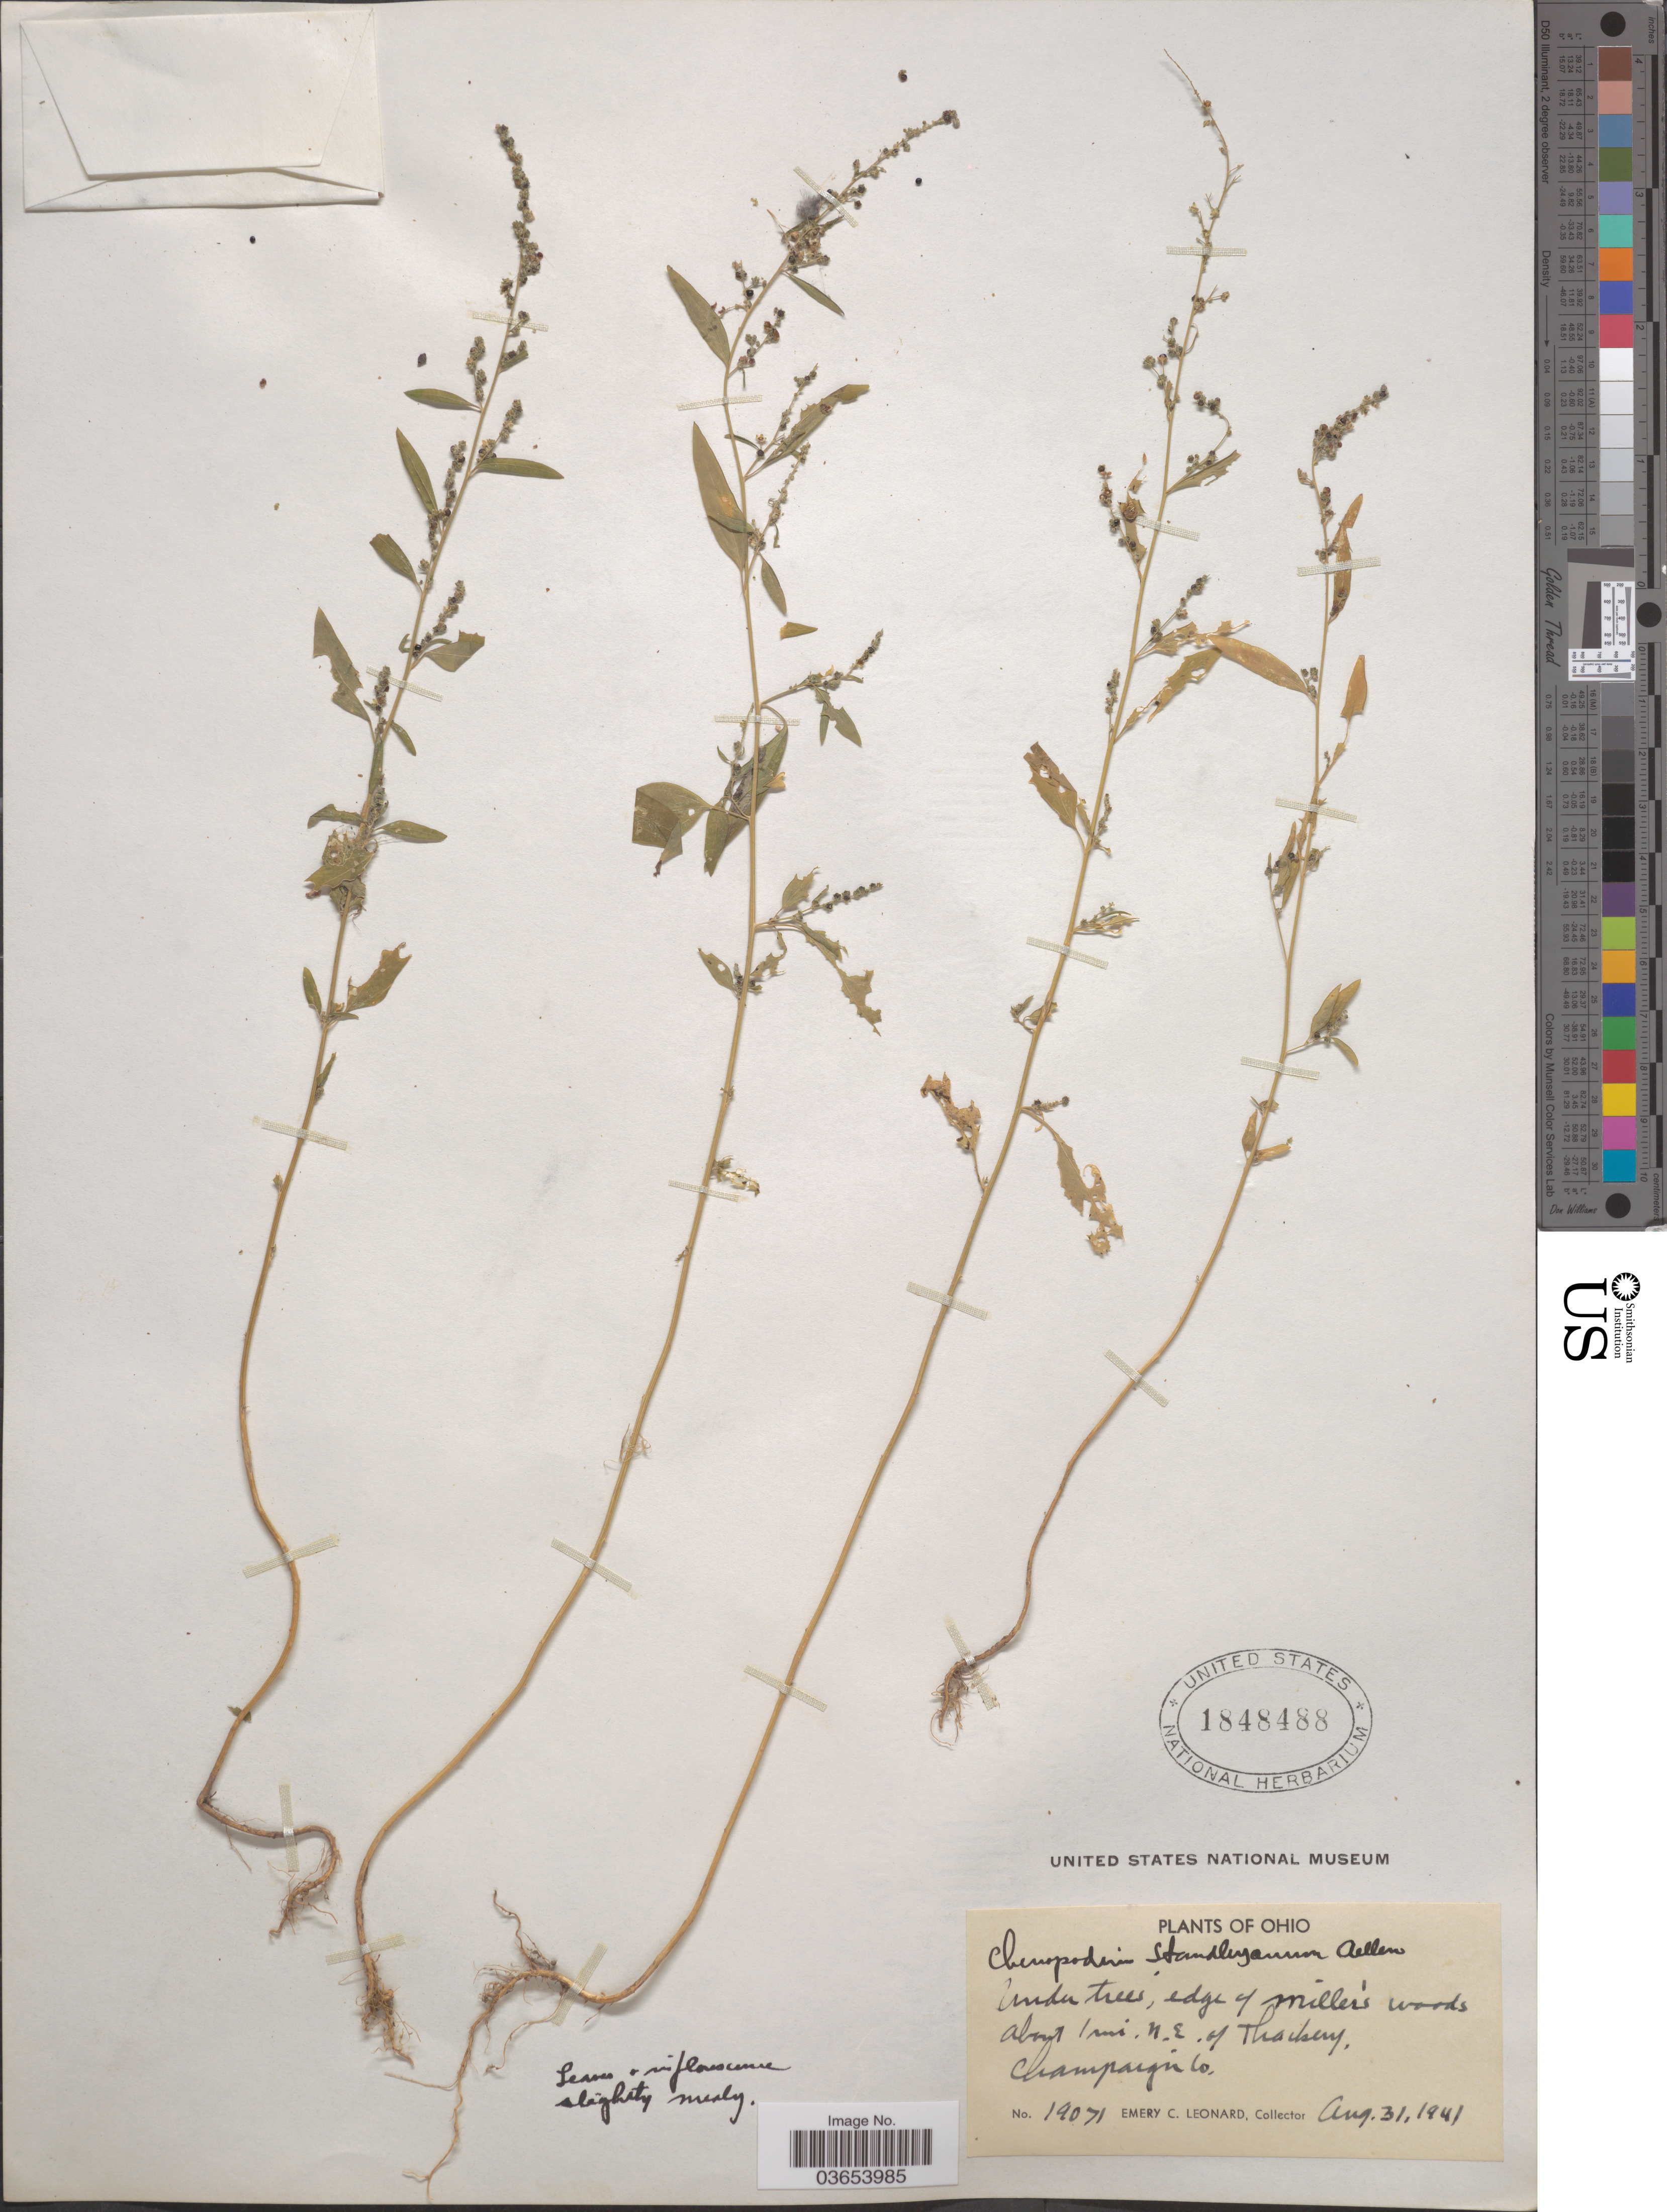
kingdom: Plantae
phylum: Tracheophyta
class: Magnoliopsida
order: Caryophyllales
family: Amaranthaceae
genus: Chenopodium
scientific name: Chenopodium standleyanum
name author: Aellen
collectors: E. C. Leonard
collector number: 19071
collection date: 1941-08-31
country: United States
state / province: Ohio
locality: Edge of Miller's woods. About 1 mi. N.E. of Thackery. Champaign Co.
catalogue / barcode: US 1848488